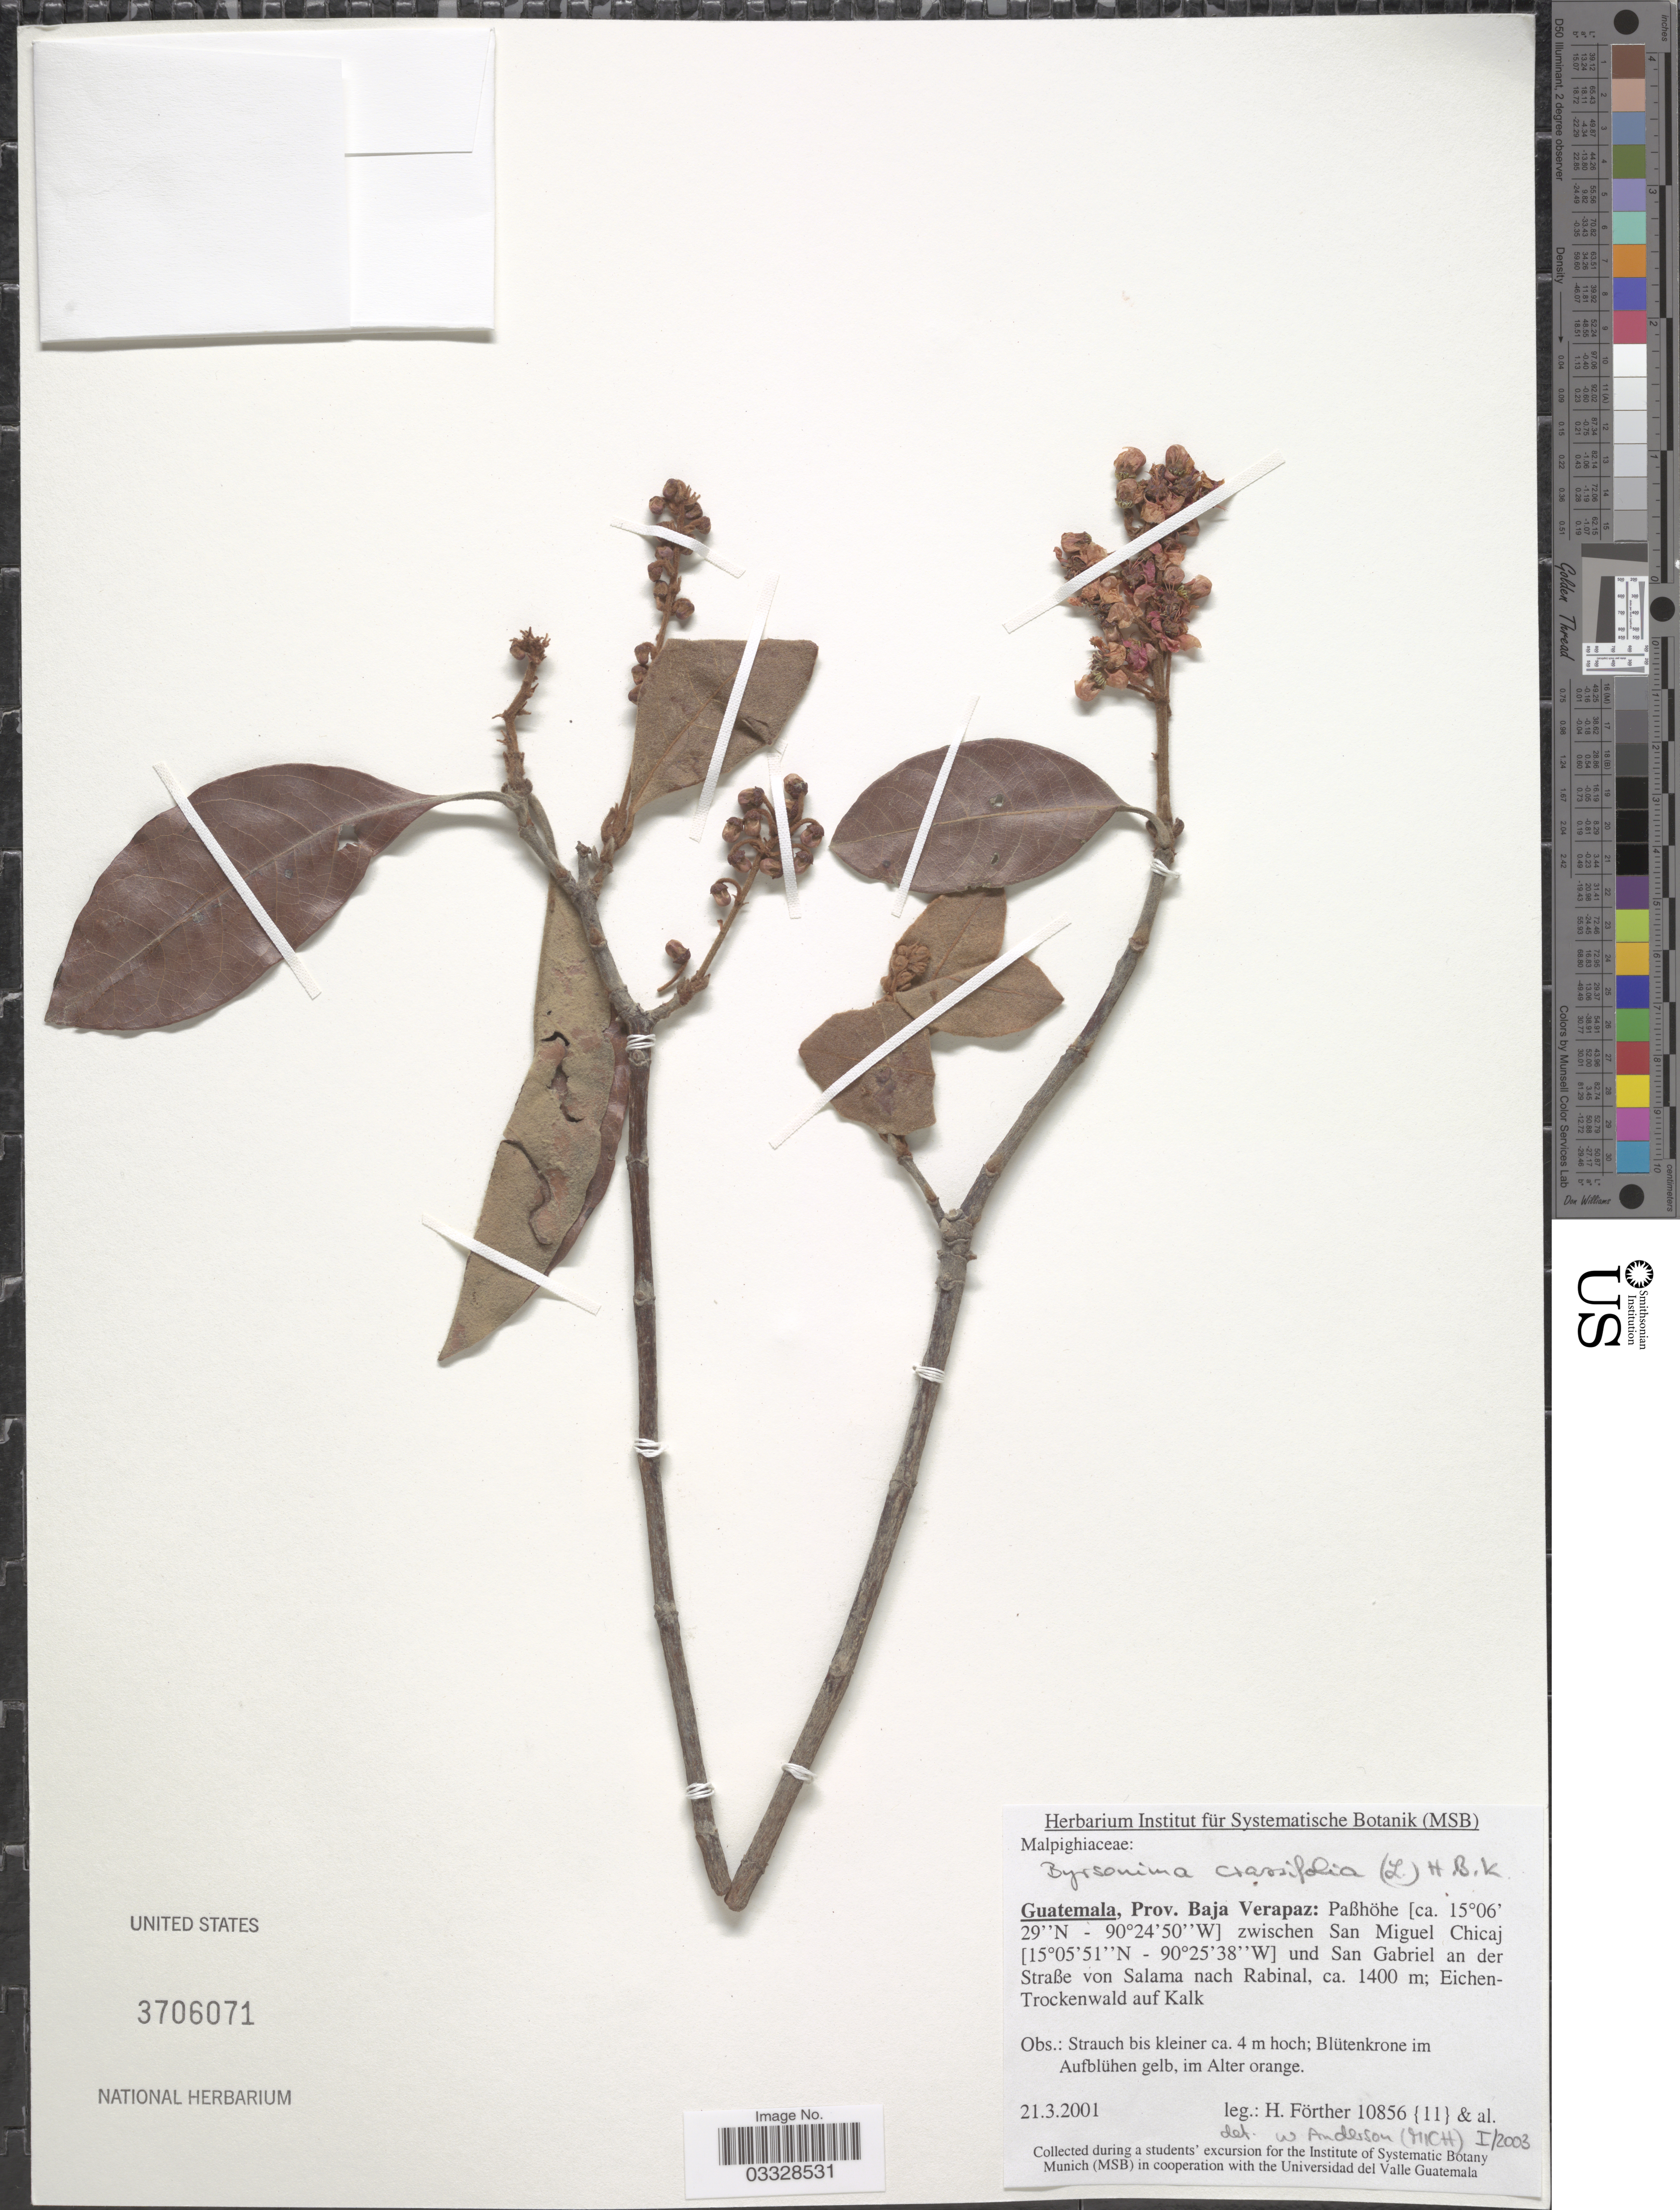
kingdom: Plantae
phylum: Tracheophyta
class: Magnoliopsida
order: Malpighiales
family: Malpighiaceae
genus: Byrsonima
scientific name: Byrsonima crassifolia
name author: (L.) Kunth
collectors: H. Förther & et al.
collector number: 10856 {11}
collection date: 2001-03-21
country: Guatemala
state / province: Baja Verapaz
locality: Paßhöhe zwischen San Miguel Chicaj und San Gabriel an der Straße von Salama nach Rabinal.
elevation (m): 1400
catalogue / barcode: US 3706071